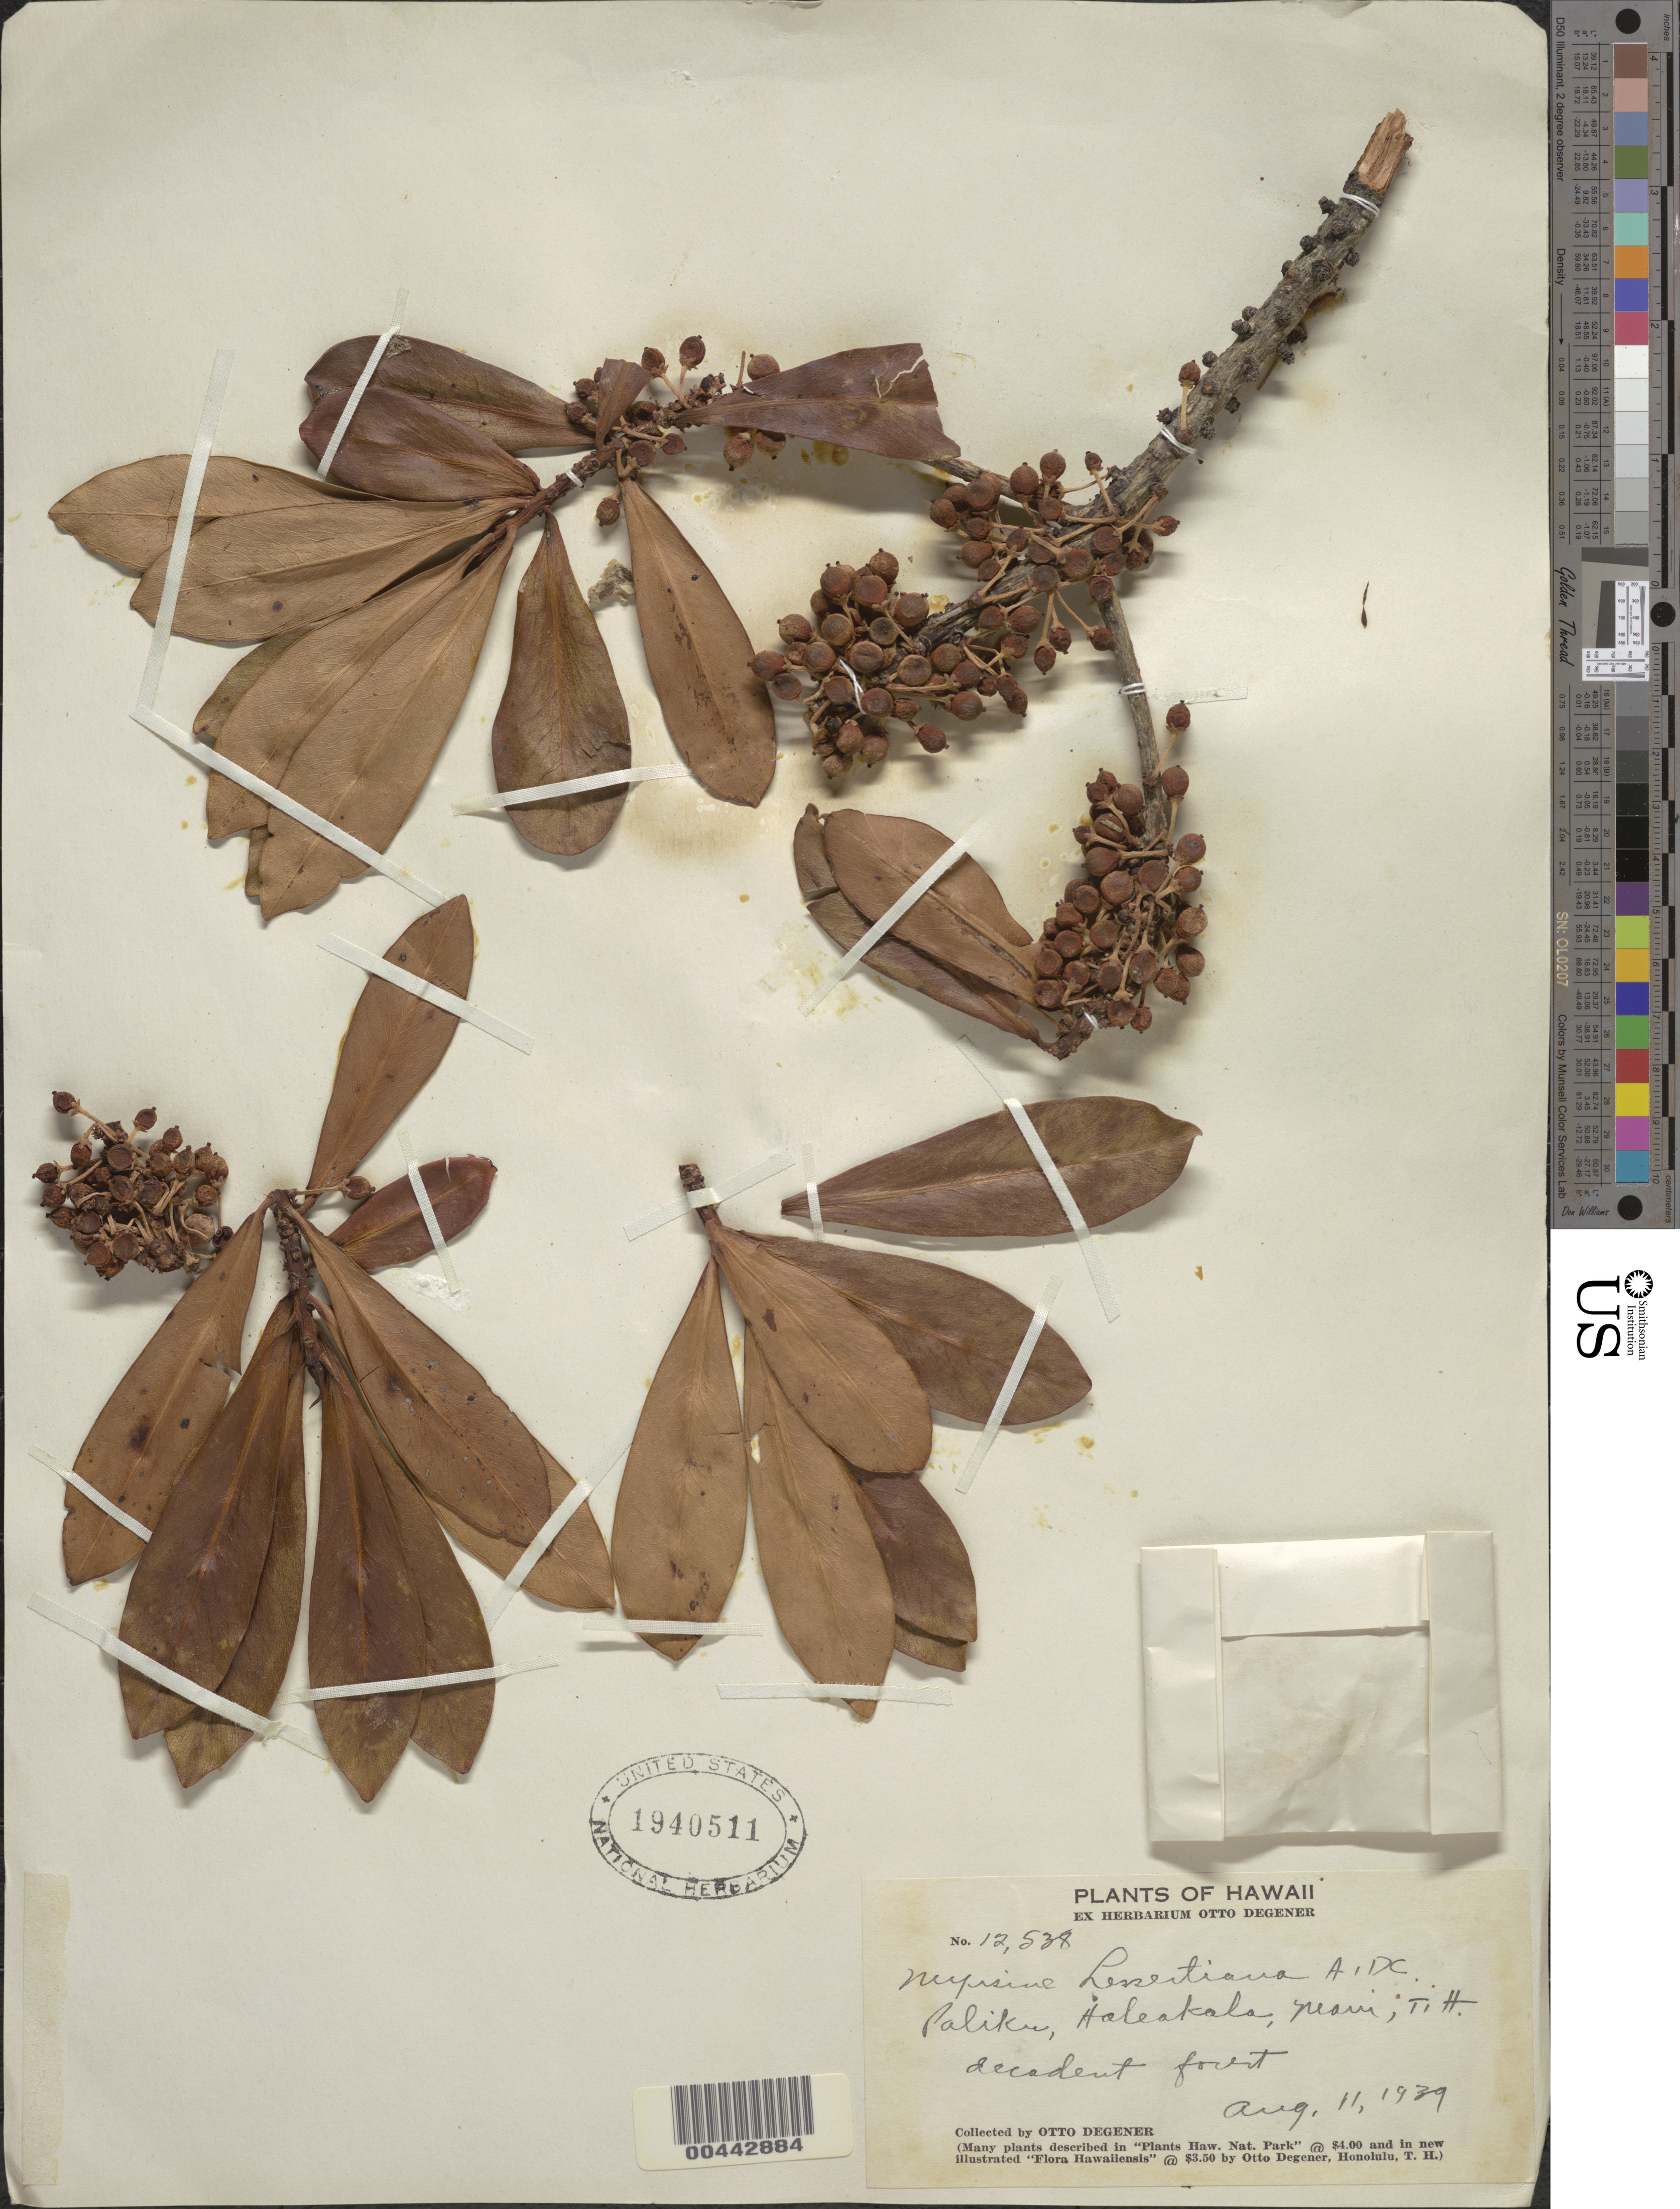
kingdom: Plantae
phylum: Tracheophyta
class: Magnoliopsida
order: Ericales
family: Primulaceae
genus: Myrsine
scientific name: Myrsine lessertiana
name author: A. DC.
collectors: O. Degener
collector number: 12538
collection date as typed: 11 Aug 1939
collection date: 1939-08-11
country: United States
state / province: Hawaii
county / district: Maui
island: Maui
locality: Paliku, Haleakala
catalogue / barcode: US 1940511